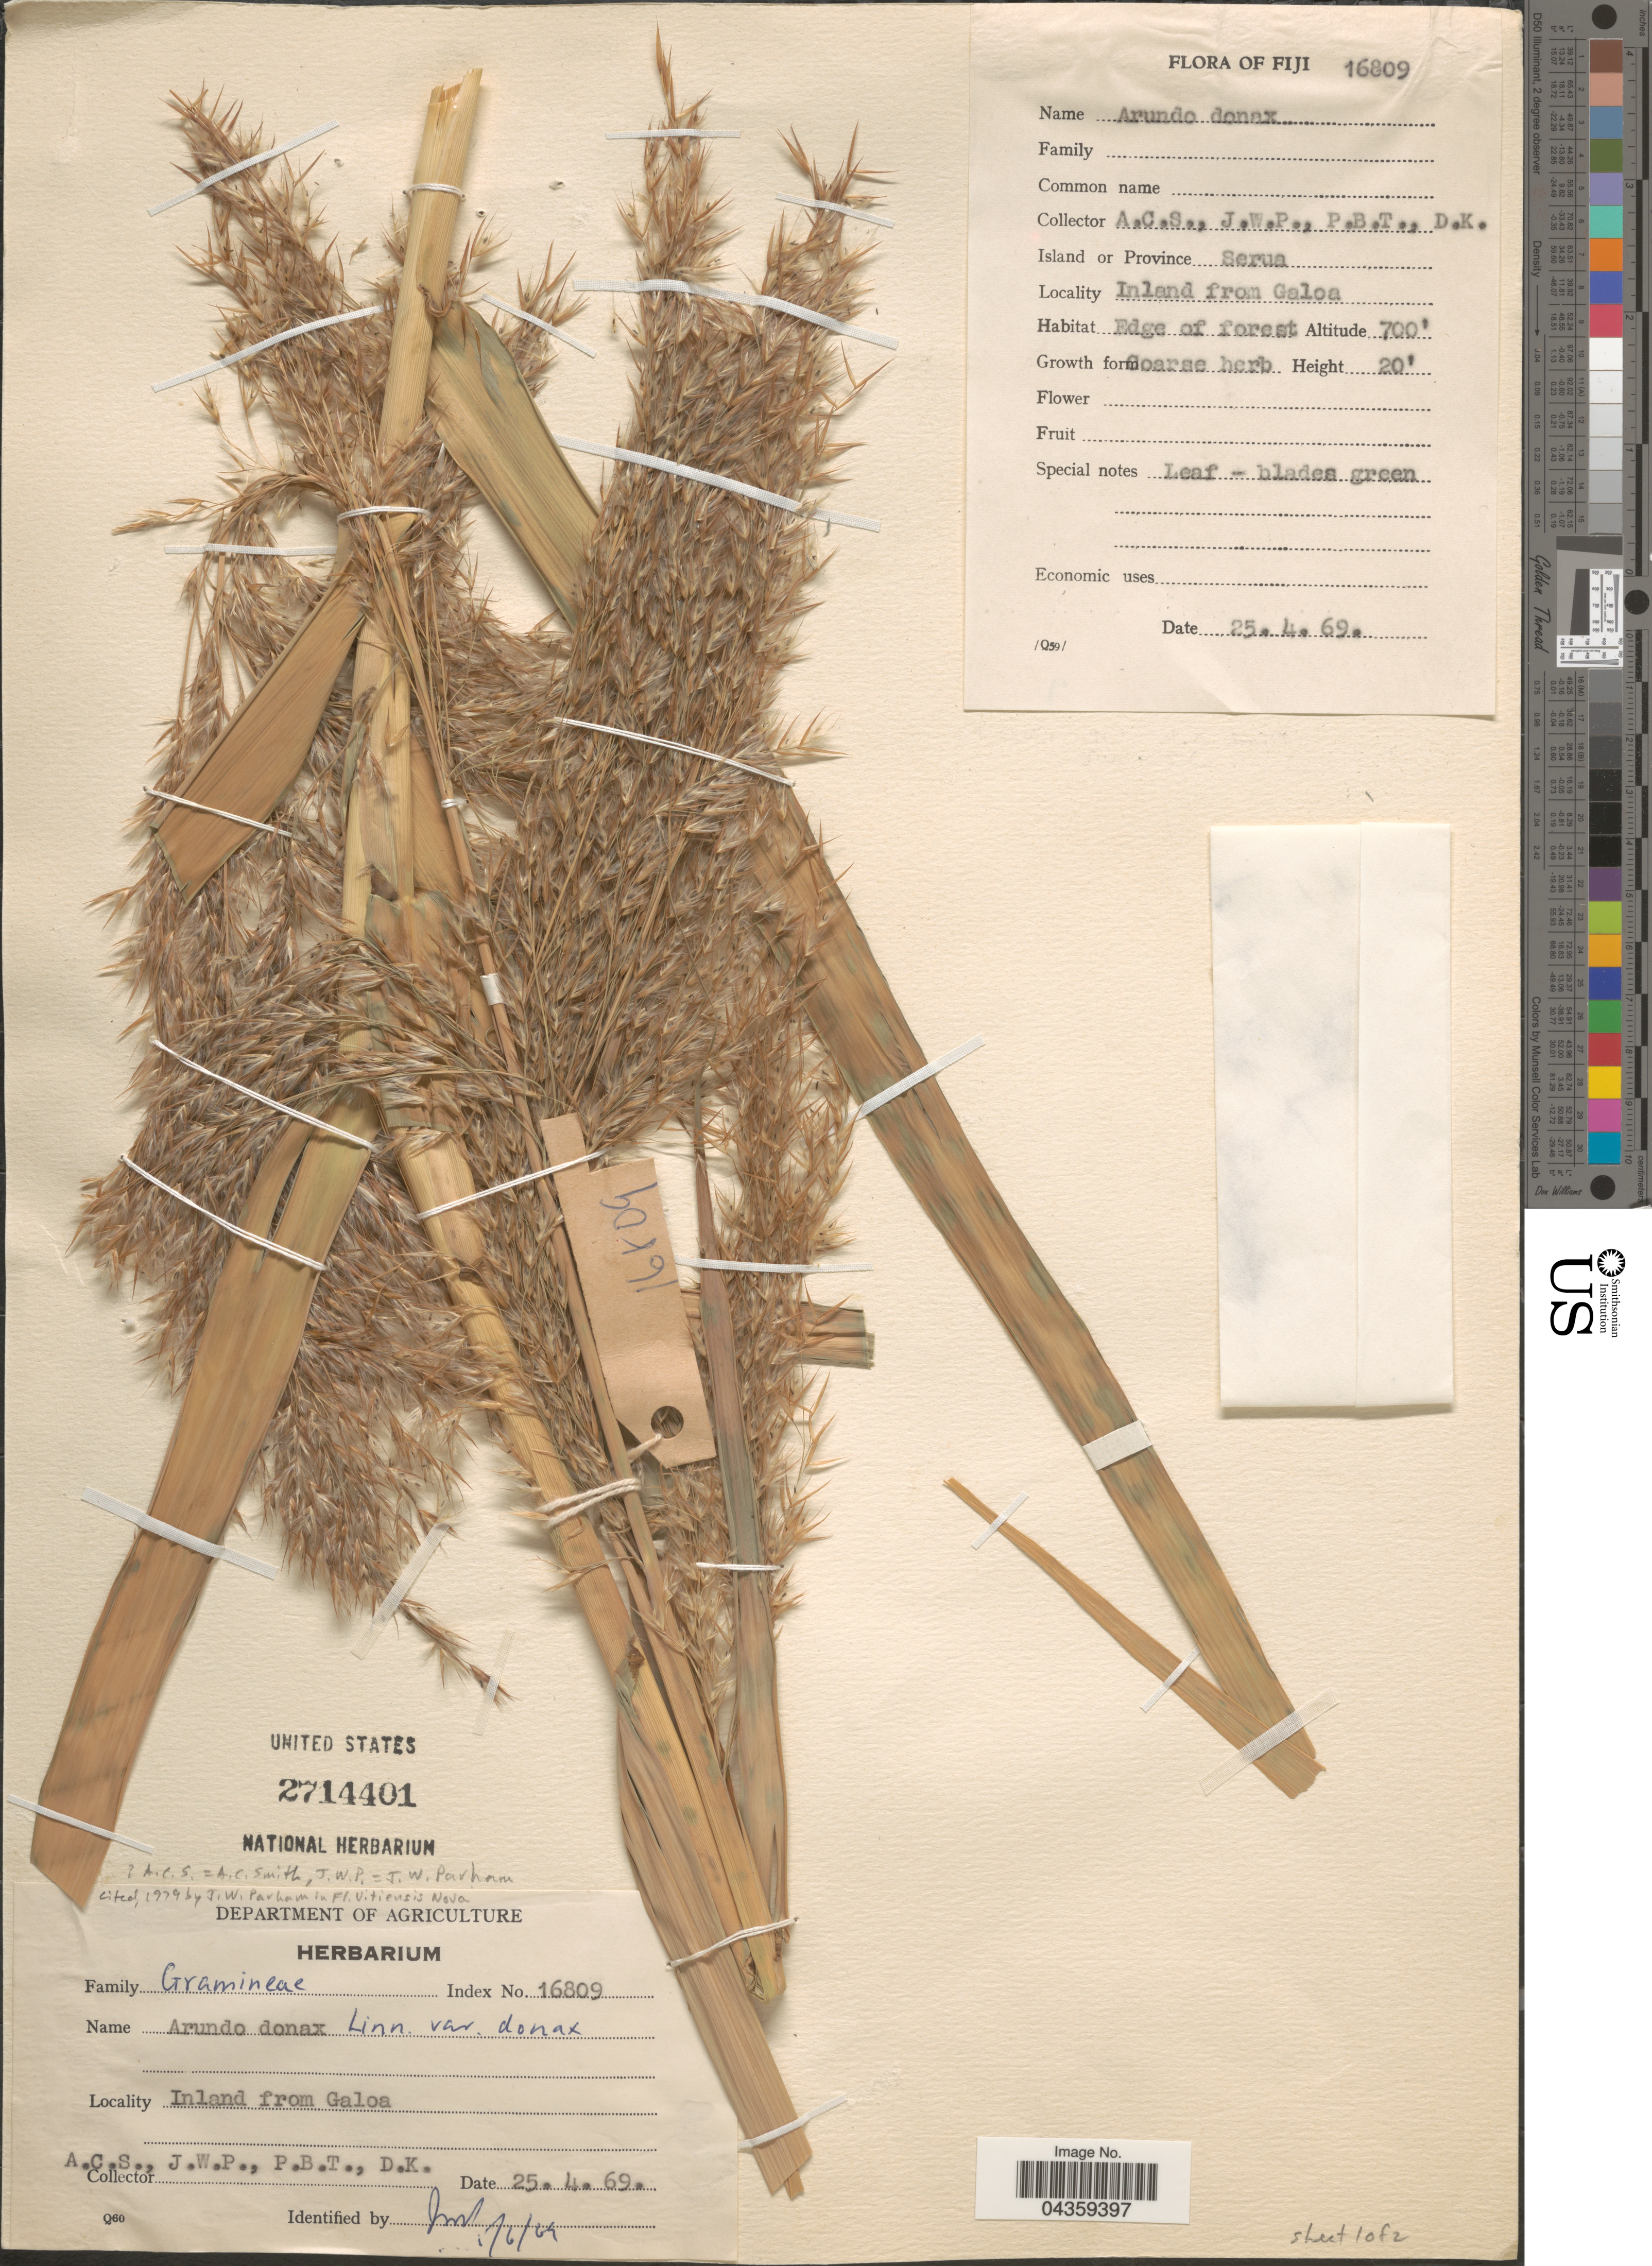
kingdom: Plantae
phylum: Tracheophyta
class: Liliopsida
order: Poales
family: Poaceae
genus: Arundo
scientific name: Arundo donax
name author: L.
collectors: A. C. S., J. W. P., P. B. T. & D. K.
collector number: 16809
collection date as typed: Transcribed d/m/y: 25/4/69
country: Fiji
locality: Island or Province Serua. Inland from Galoa.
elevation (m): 213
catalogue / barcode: US 2714401